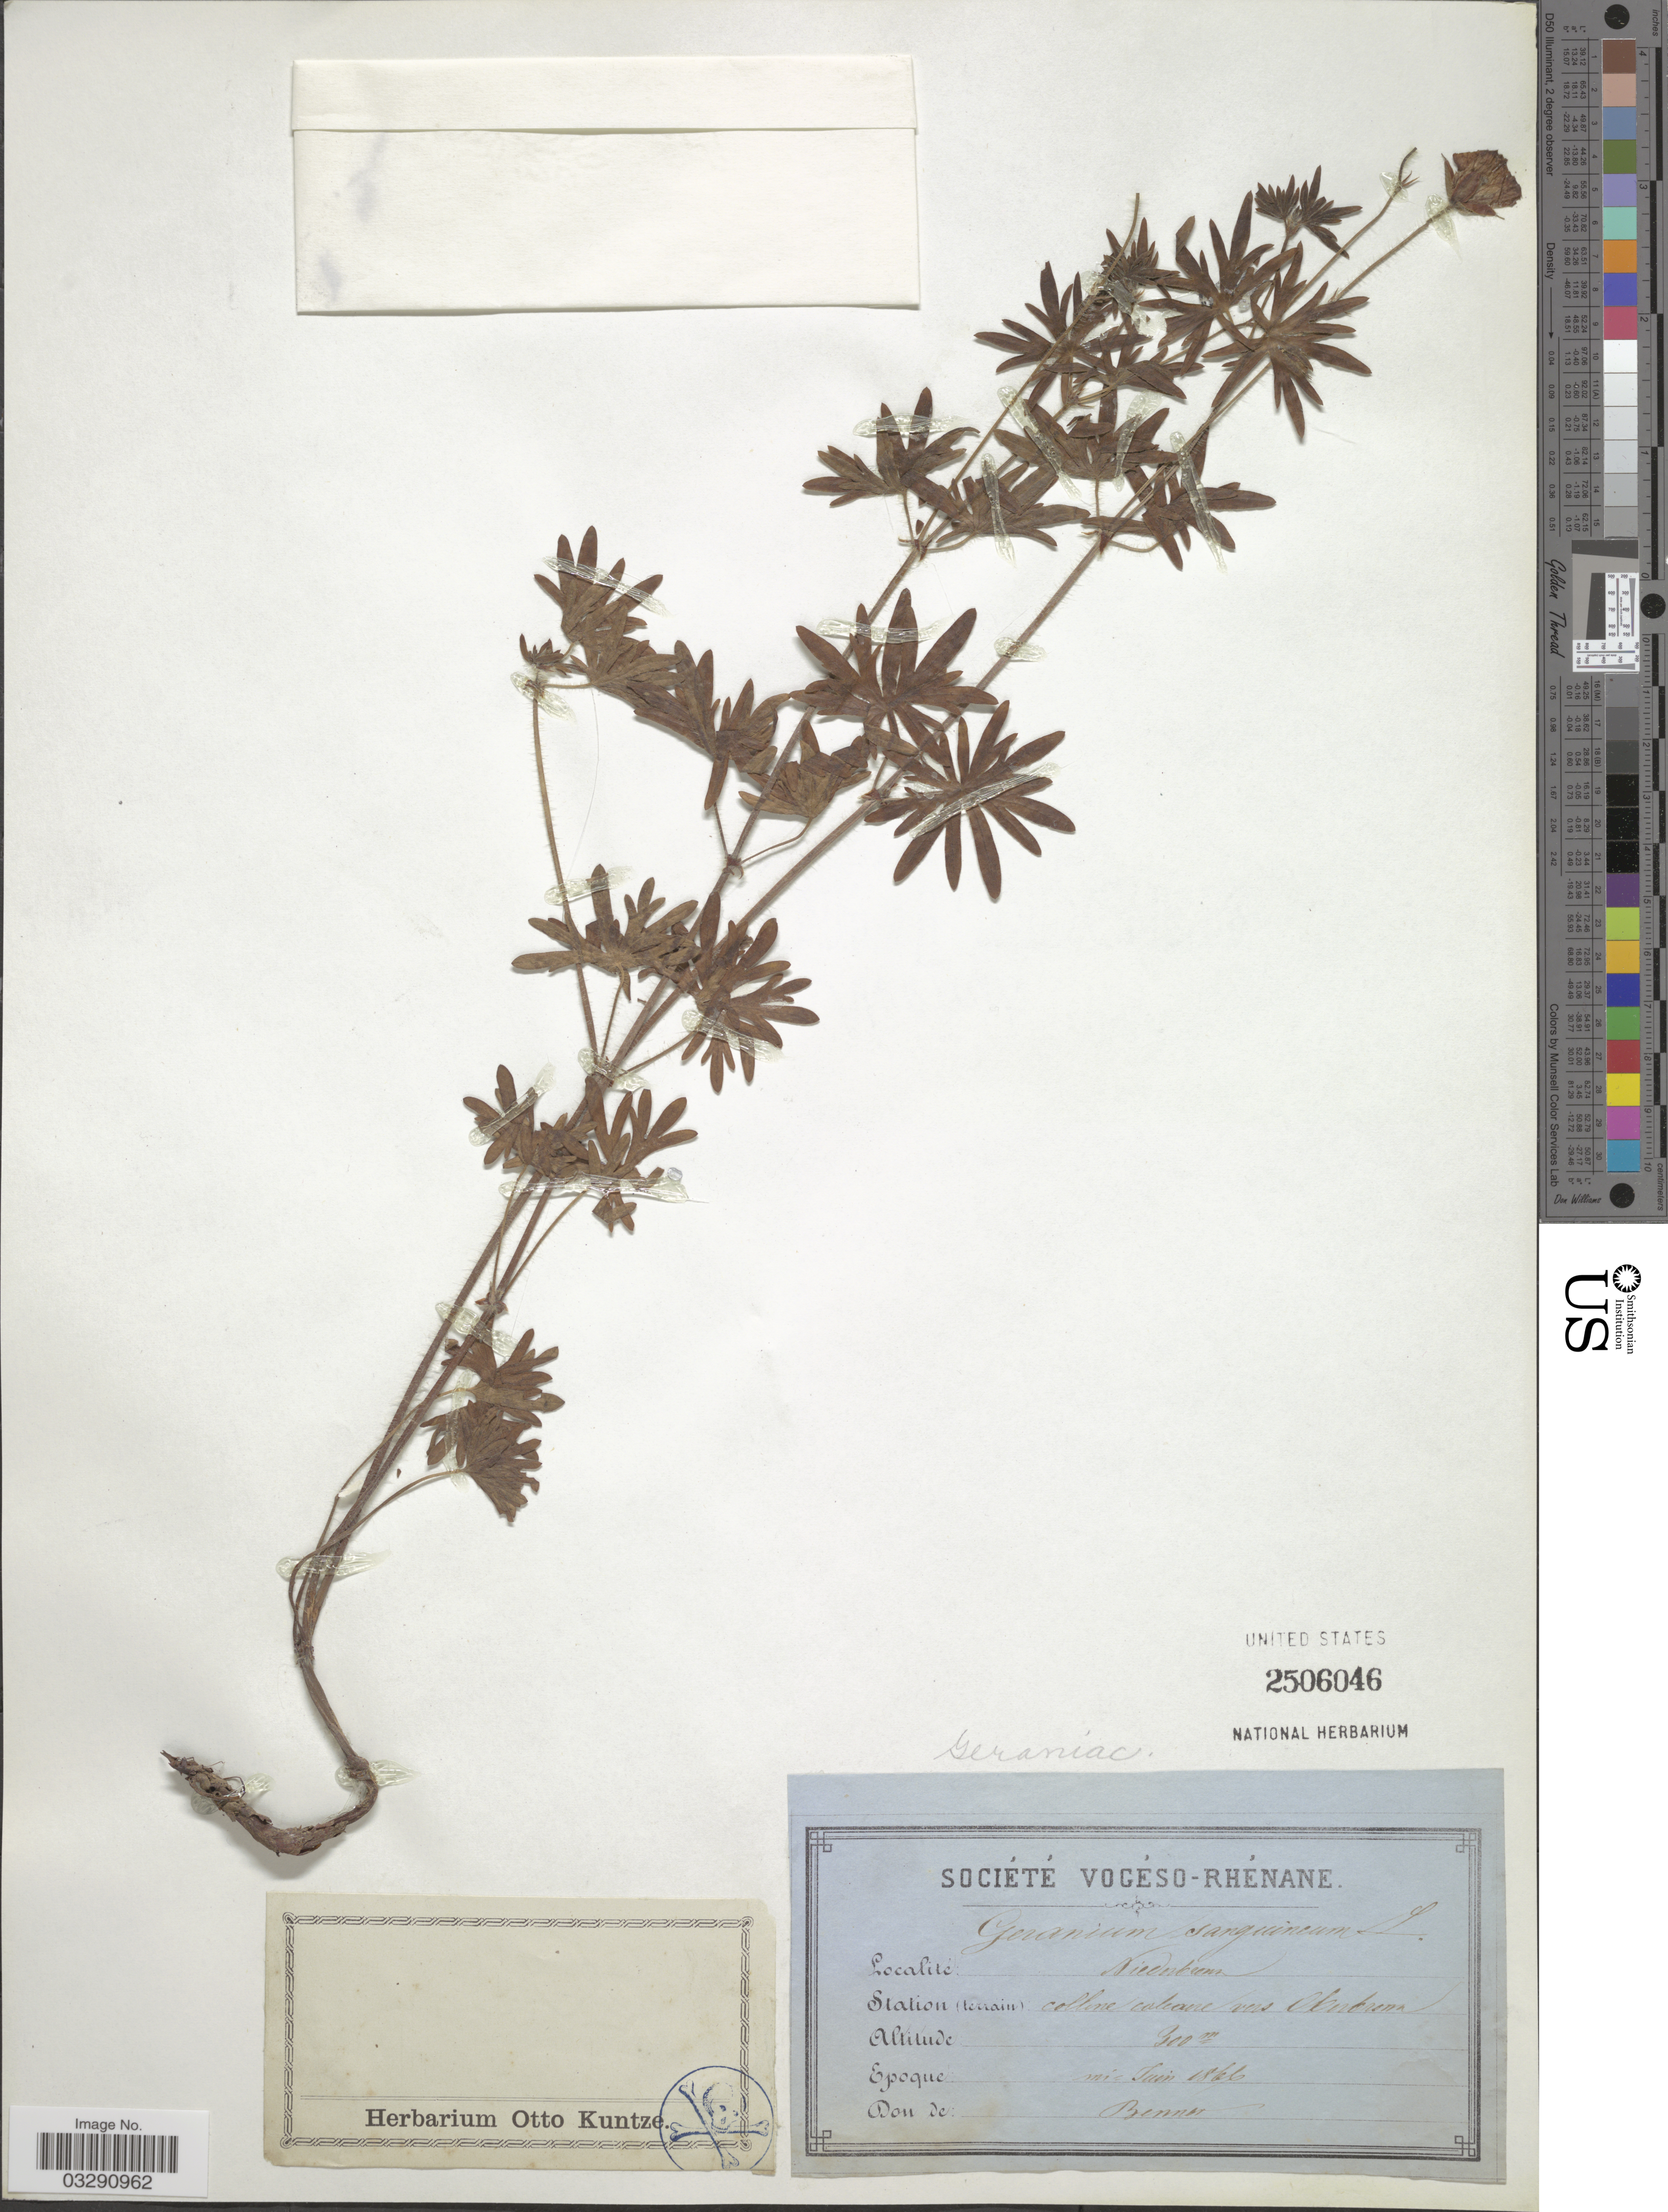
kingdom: Plantae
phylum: Tracheophyta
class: Magnoliopsida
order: Geraniales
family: Geraniaceae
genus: Geranium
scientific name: Geranium sanguineum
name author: L.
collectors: Benner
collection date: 1866-06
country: France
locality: Station (terrain) colline calcaire vers Oberbronn.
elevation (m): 300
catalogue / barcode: US 2506046